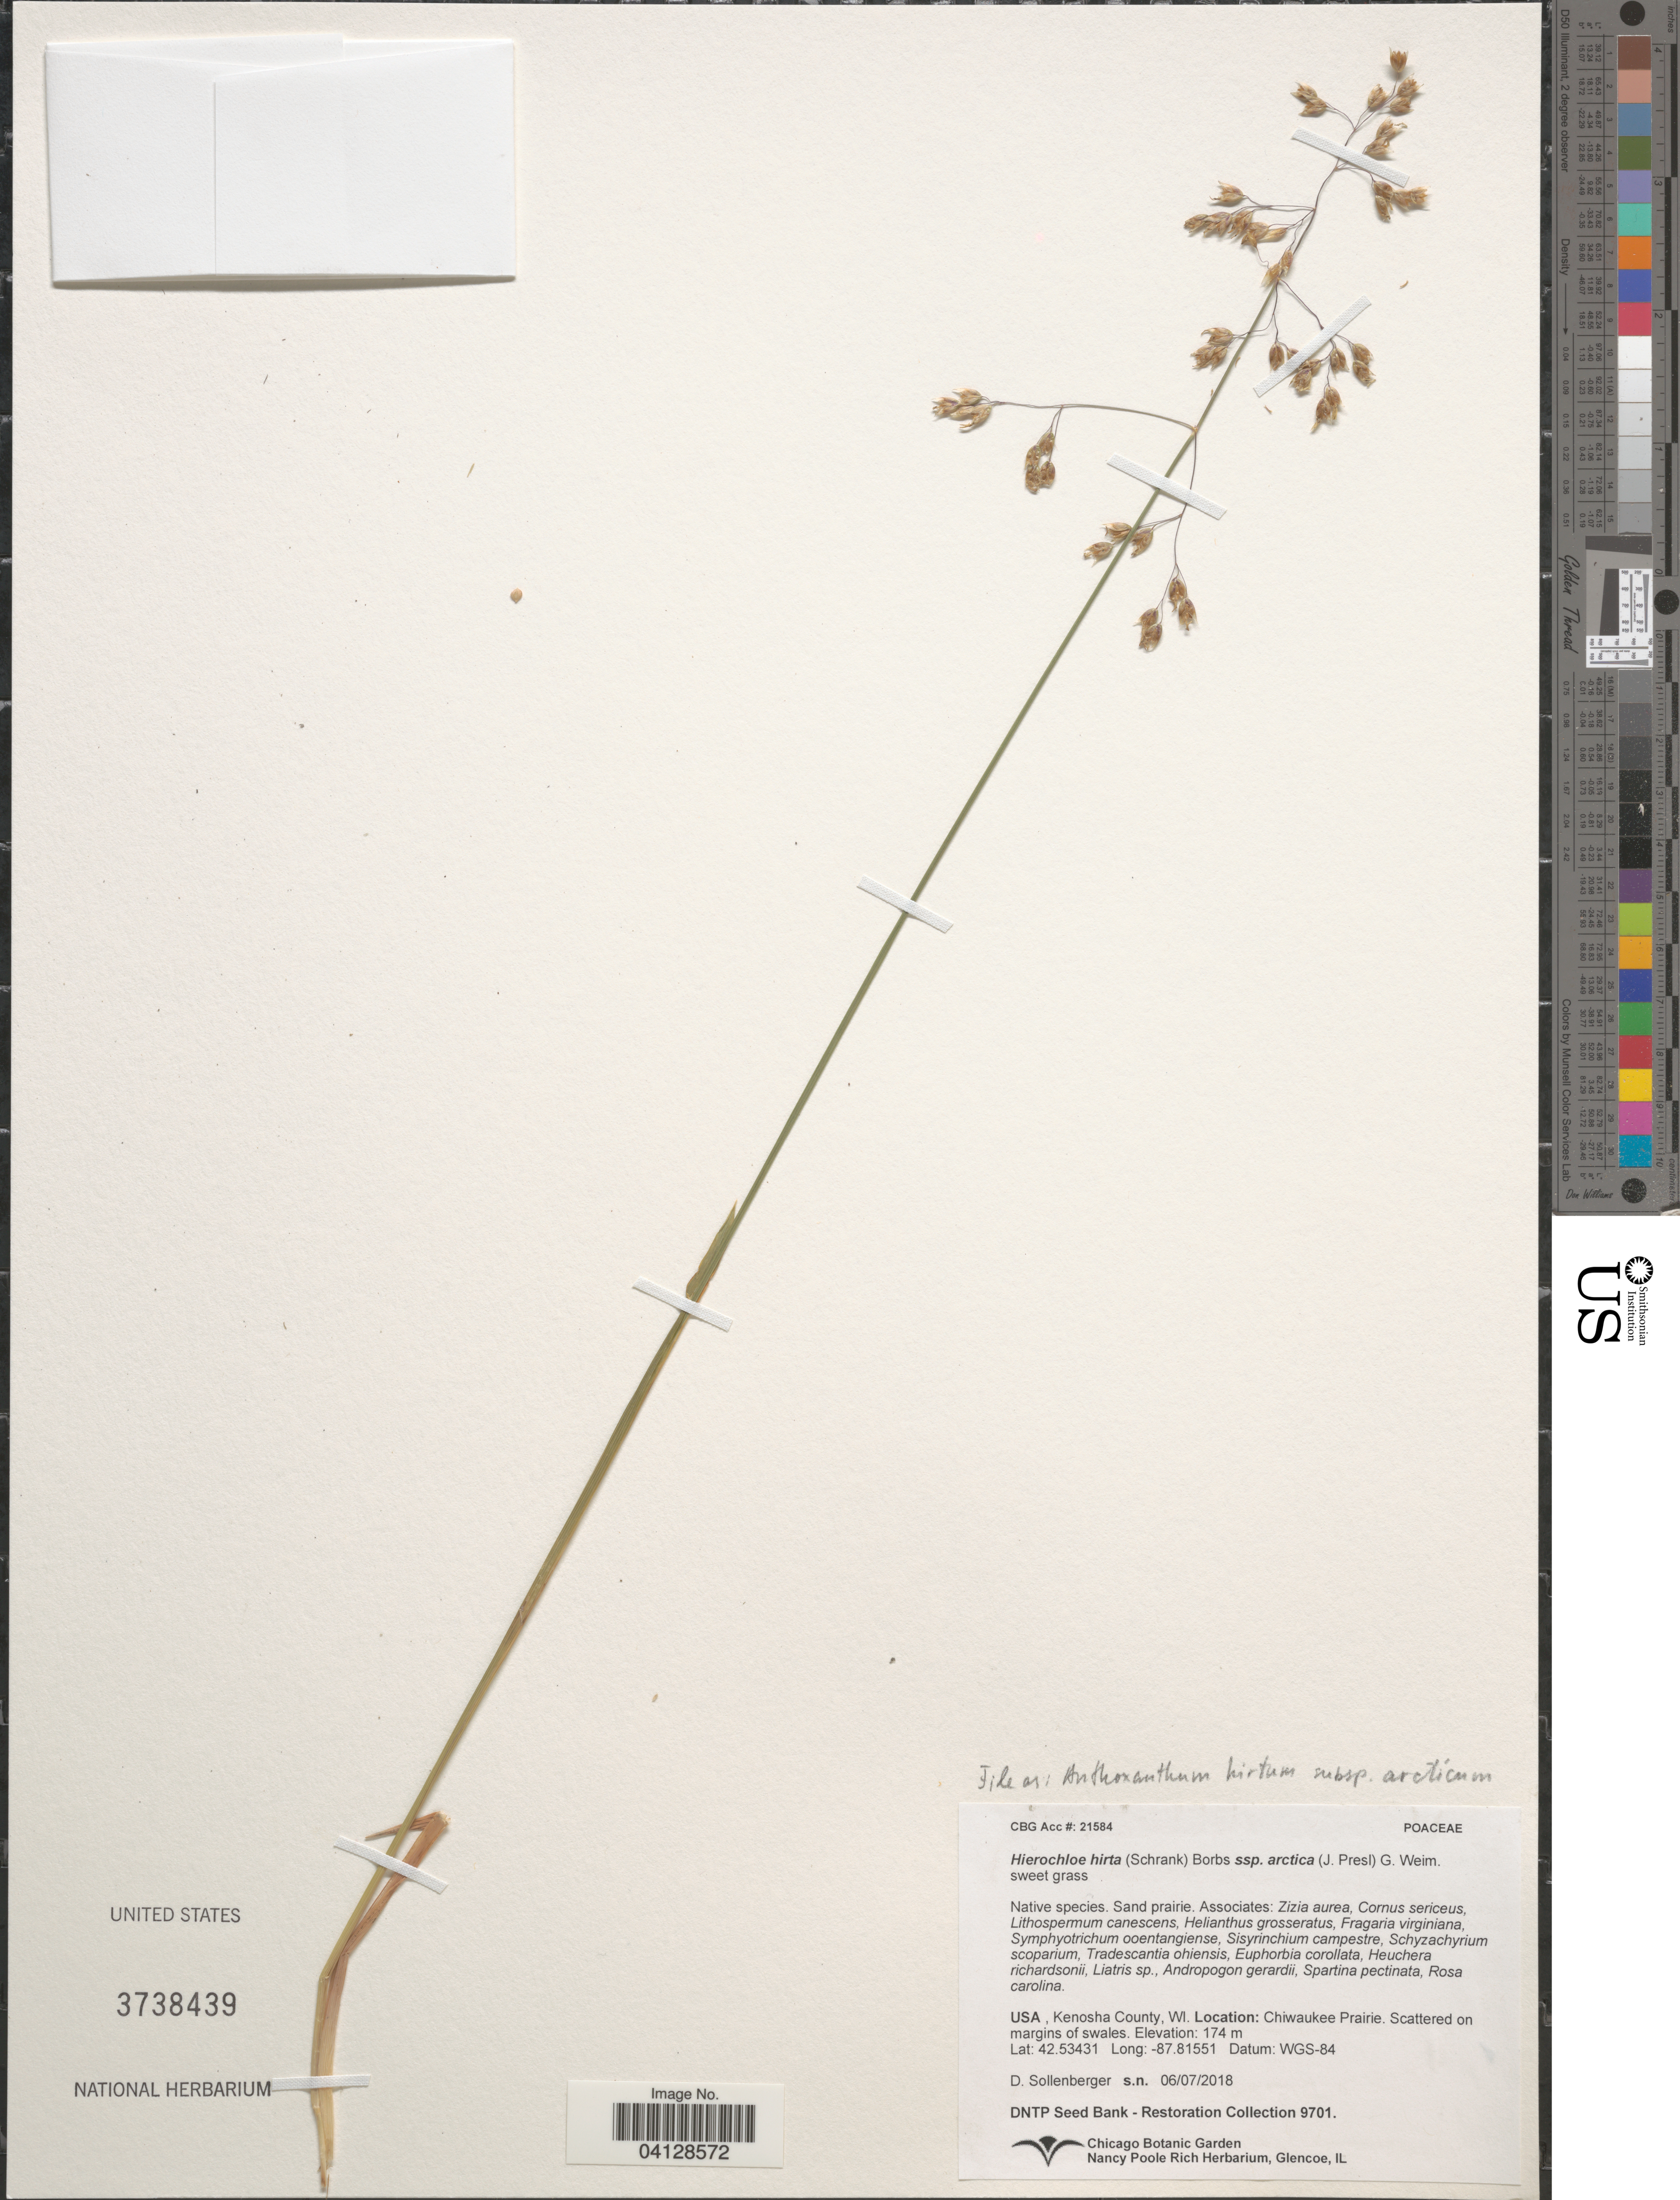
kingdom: Plantae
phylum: Tracheophyta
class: Liliopsida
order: Poales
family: Poaceae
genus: Hierochloe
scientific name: Hierochloe hirta subsp. arctica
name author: (J. Presl) G. Weim.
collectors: D. Sollenberger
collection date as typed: Transcribed d/m/y: 7/6/2018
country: United States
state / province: Wisconsin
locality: Kenosha. Chiwaukee Prairie. Datum: WGS-84.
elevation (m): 174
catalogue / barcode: US 3738439